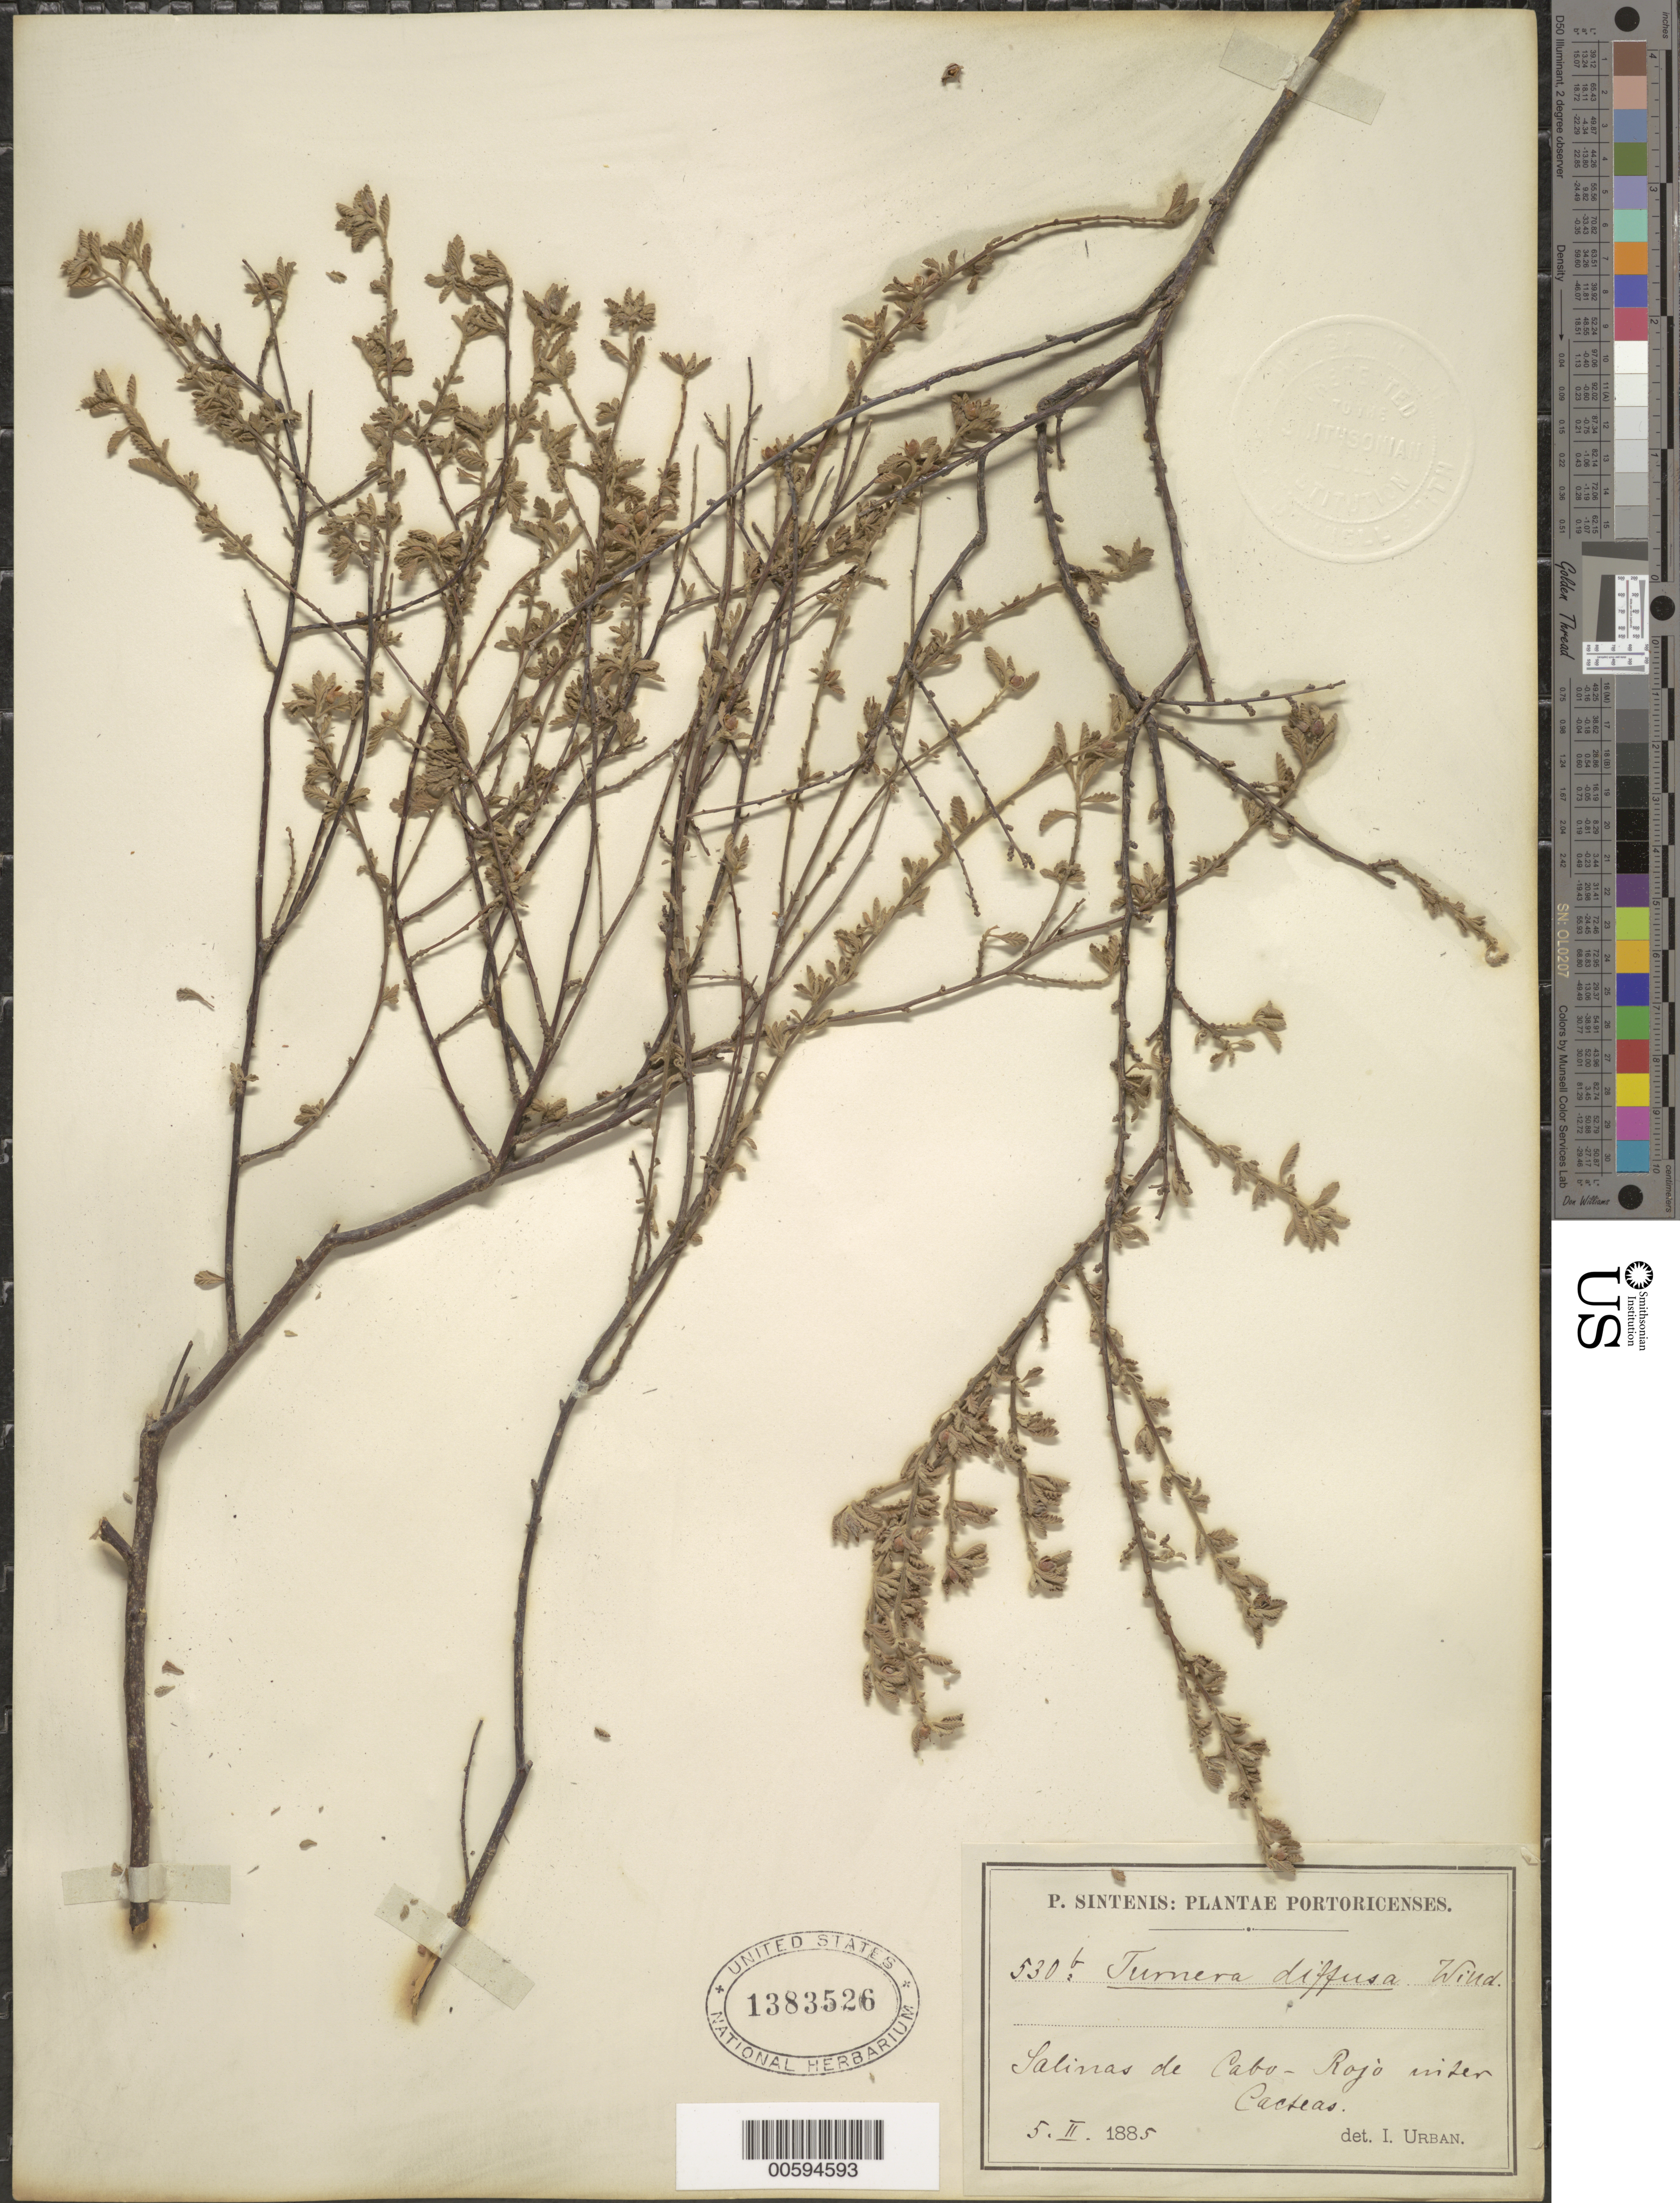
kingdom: Plantae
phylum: Tracheophyta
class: Magnoliopsida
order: Malpighiales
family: Turneraceae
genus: Turnera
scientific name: Turnera diffusa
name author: Willd. ex Schult.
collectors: P. Sintenis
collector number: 530b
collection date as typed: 05 Feb 1885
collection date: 1885-02-05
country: Puerto Rico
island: Greater Antilles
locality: Salinas de Cabo-Rojo, Rojo inter Cacteas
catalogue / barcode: US 1383526